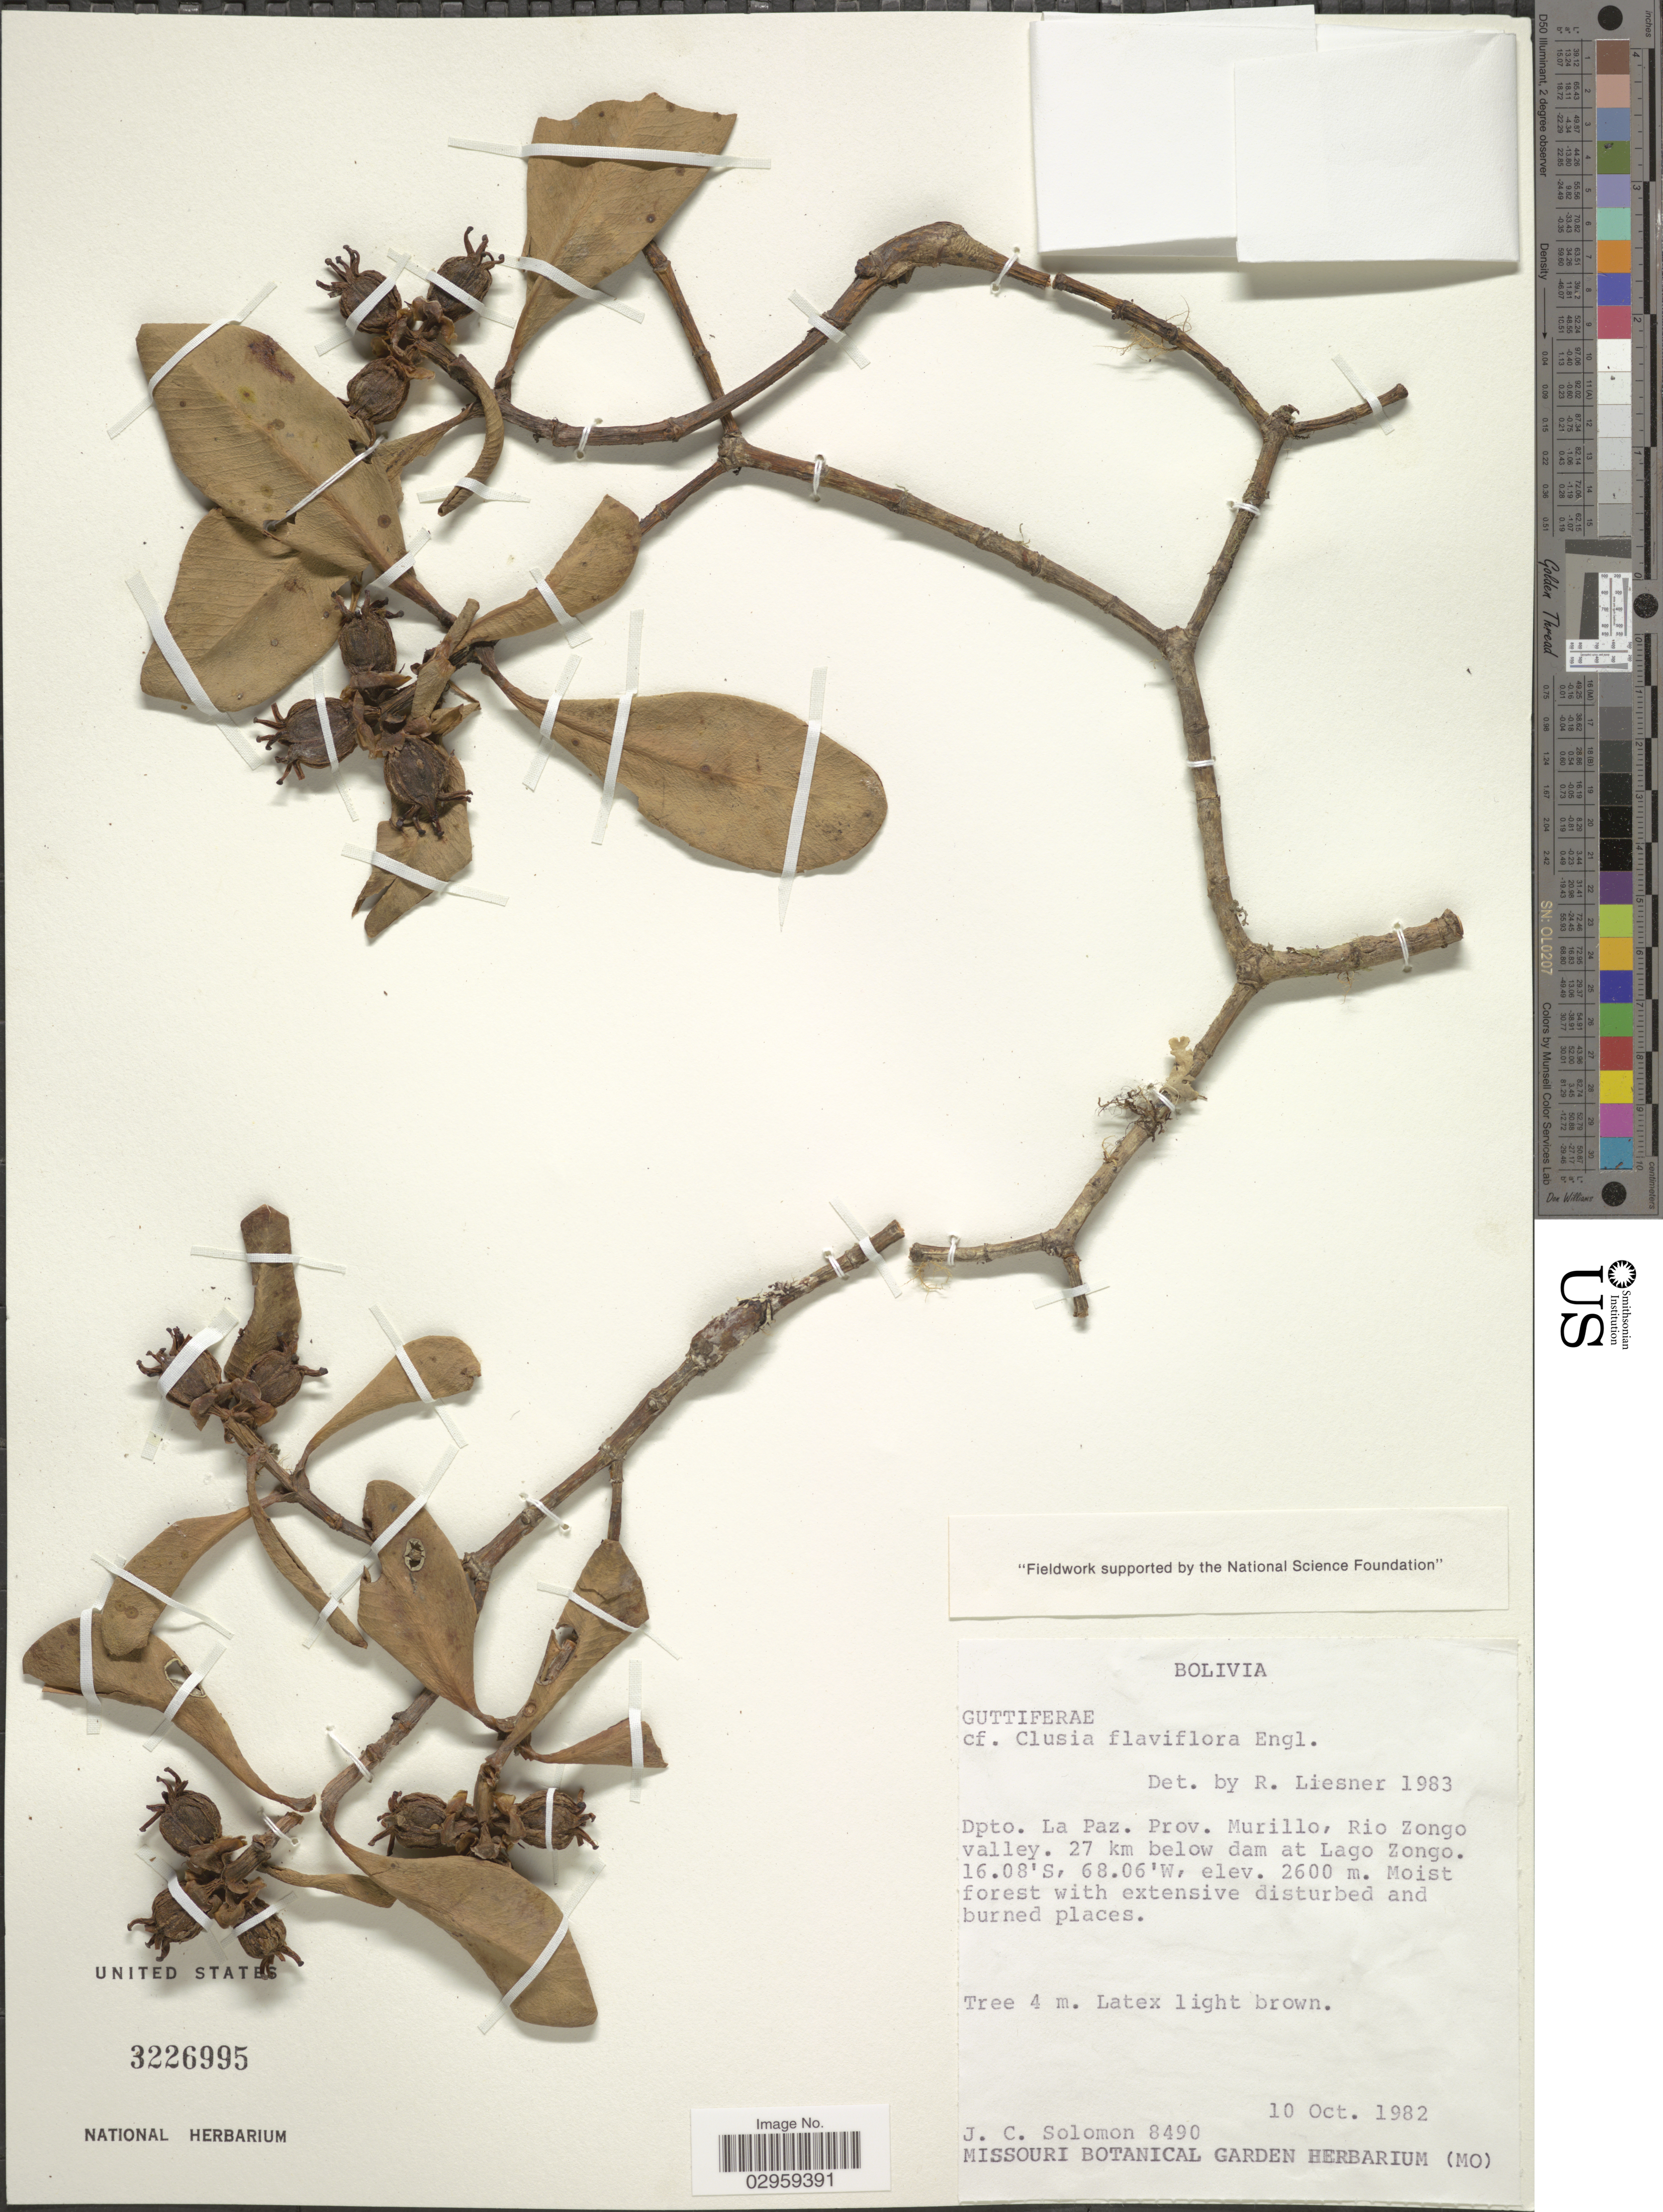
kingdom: Plantae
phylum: Tracheophyta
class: Magnoliopsida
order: Malpighiales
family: Clusiaceae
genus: Clusia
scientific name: Clusia flaviflora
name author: Engl.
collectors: J. C. Solomon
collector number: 8490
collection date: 1982-10-10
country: Bolivia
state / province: La Paz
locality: Dpto. La Paz. Prov. Murillo, Rio Zongo valley. 27 km below dam at Lago Zongo.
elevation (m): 2600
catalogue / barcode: US 3226995